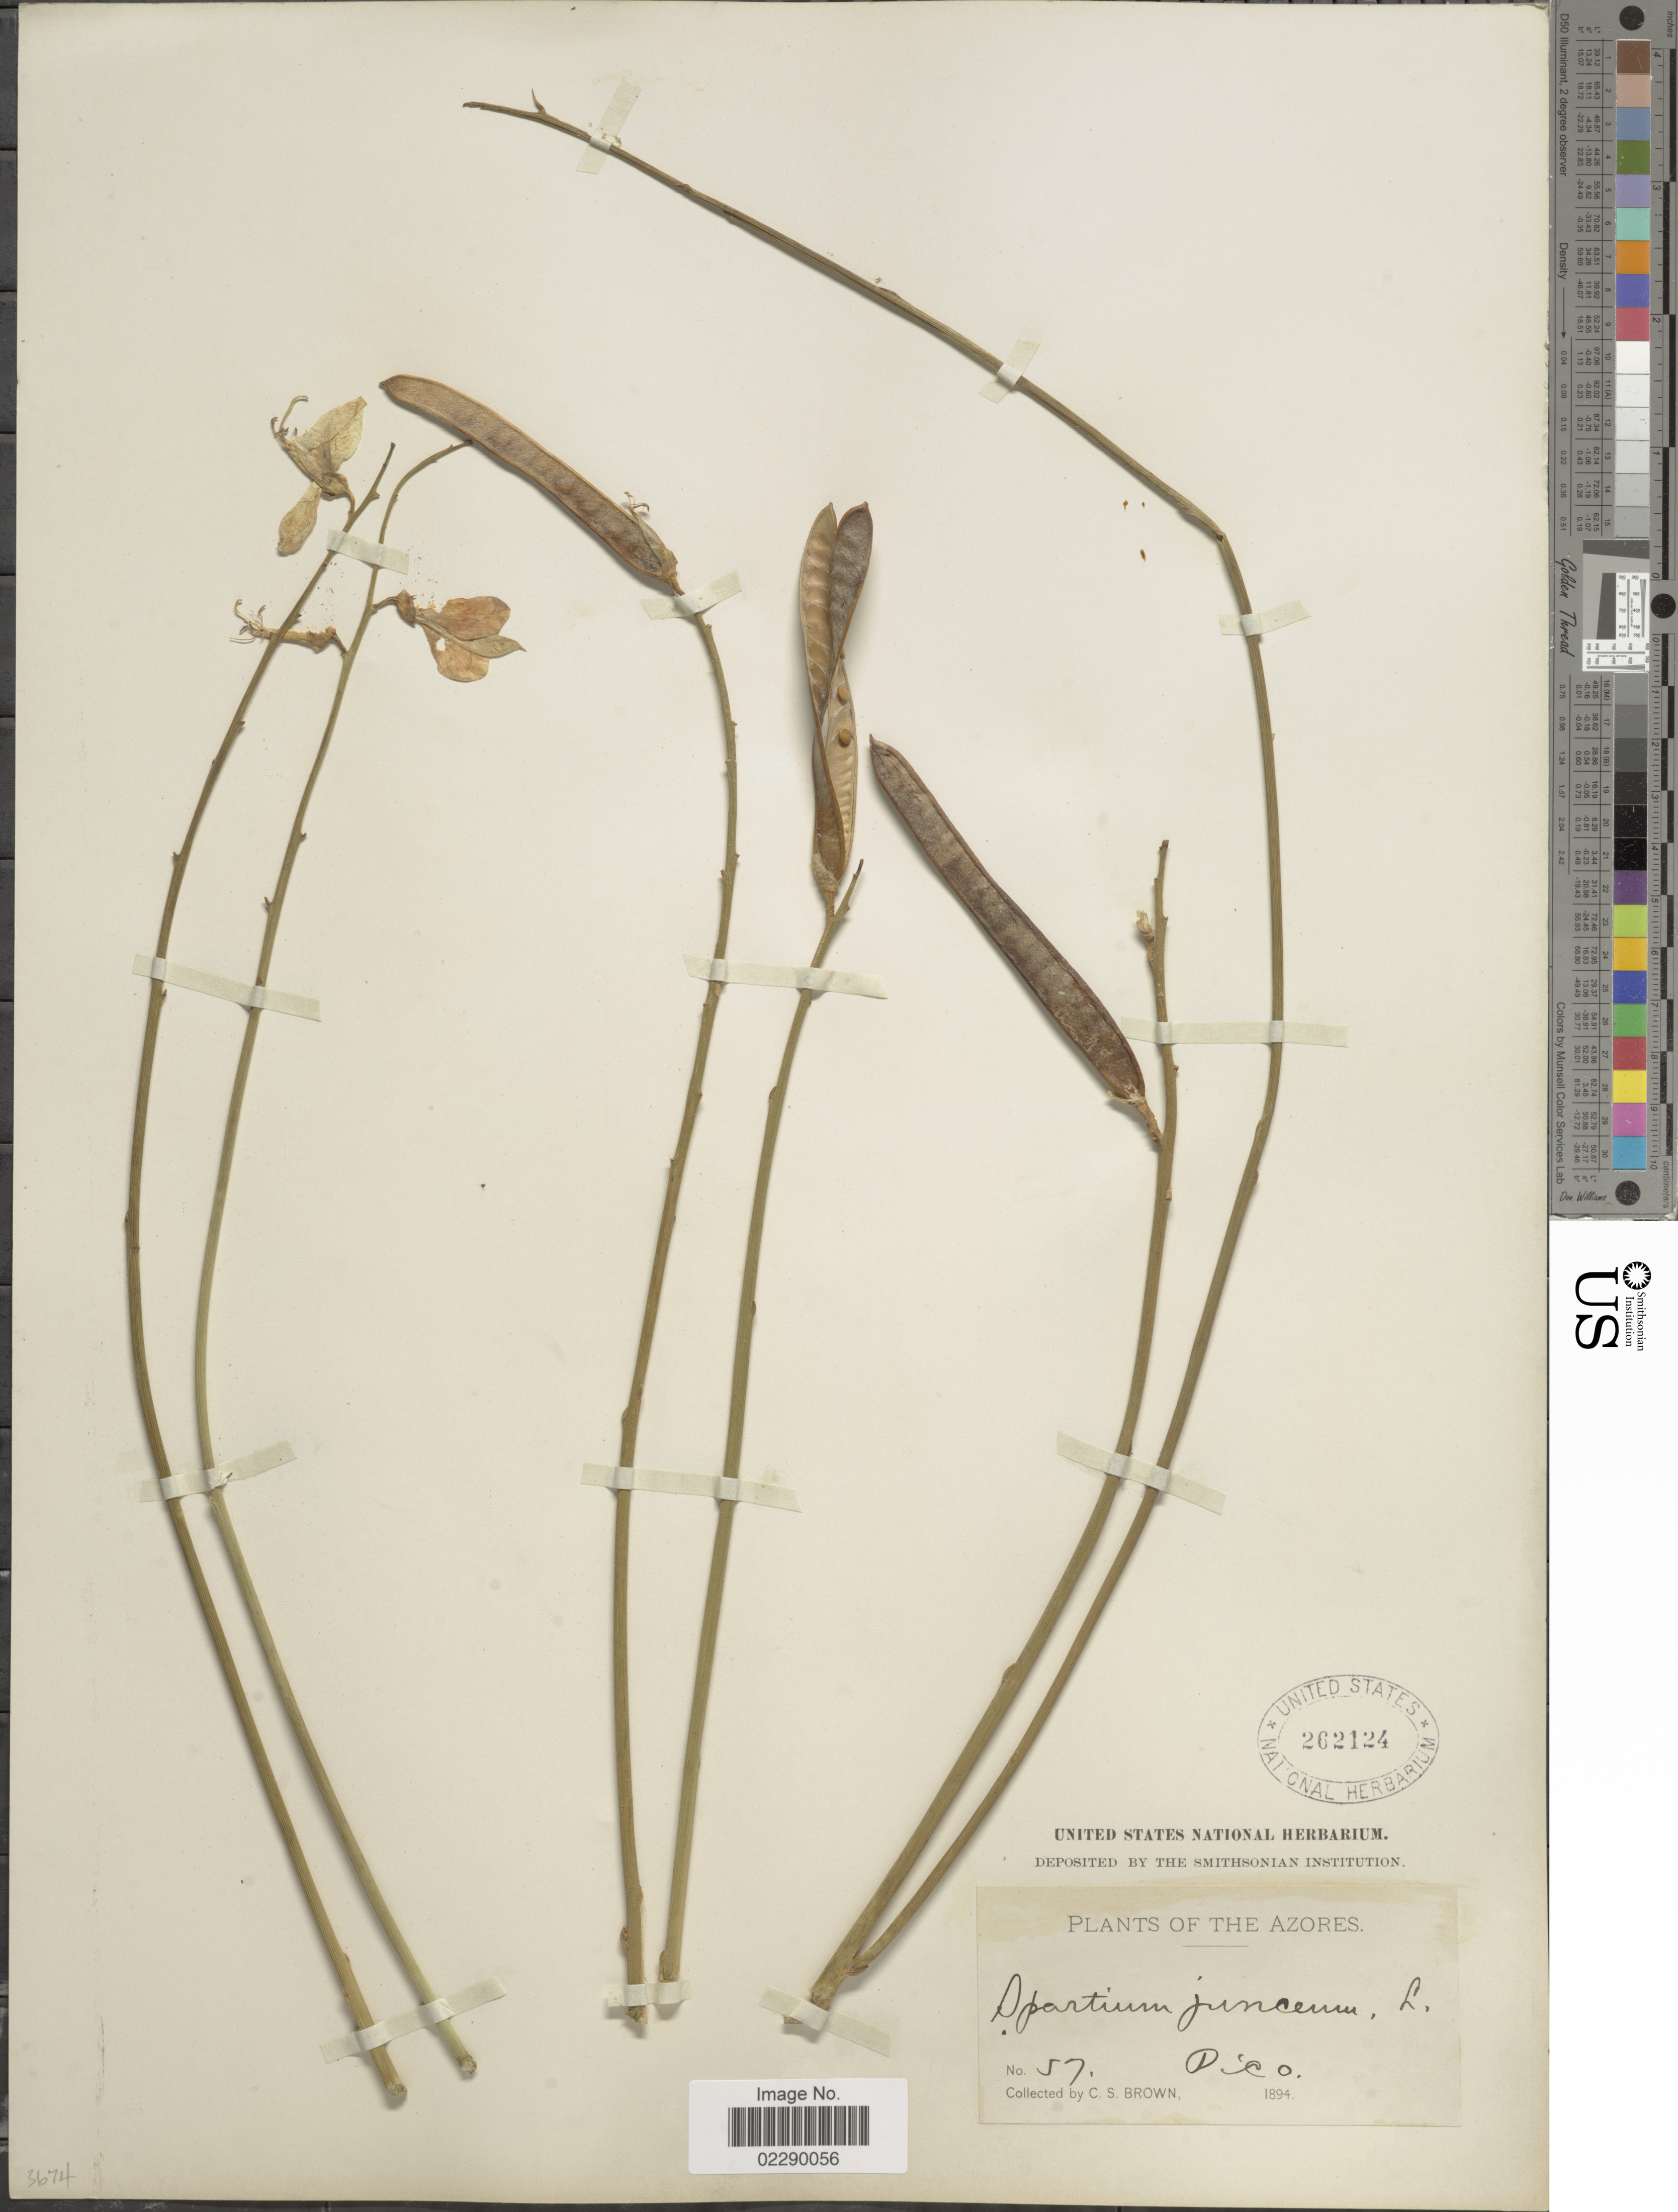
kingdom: Plantae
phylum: Tracheophyta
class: Magnoliopsida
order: Fabales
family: Fabaceae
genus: Spartium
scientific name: Spartium junceum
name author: L.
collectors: C. S. Brown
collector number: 57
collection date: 1894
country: Portugal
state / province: Azores (Aut. Reg.)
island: Pico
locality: Pico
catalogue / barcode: US 262124